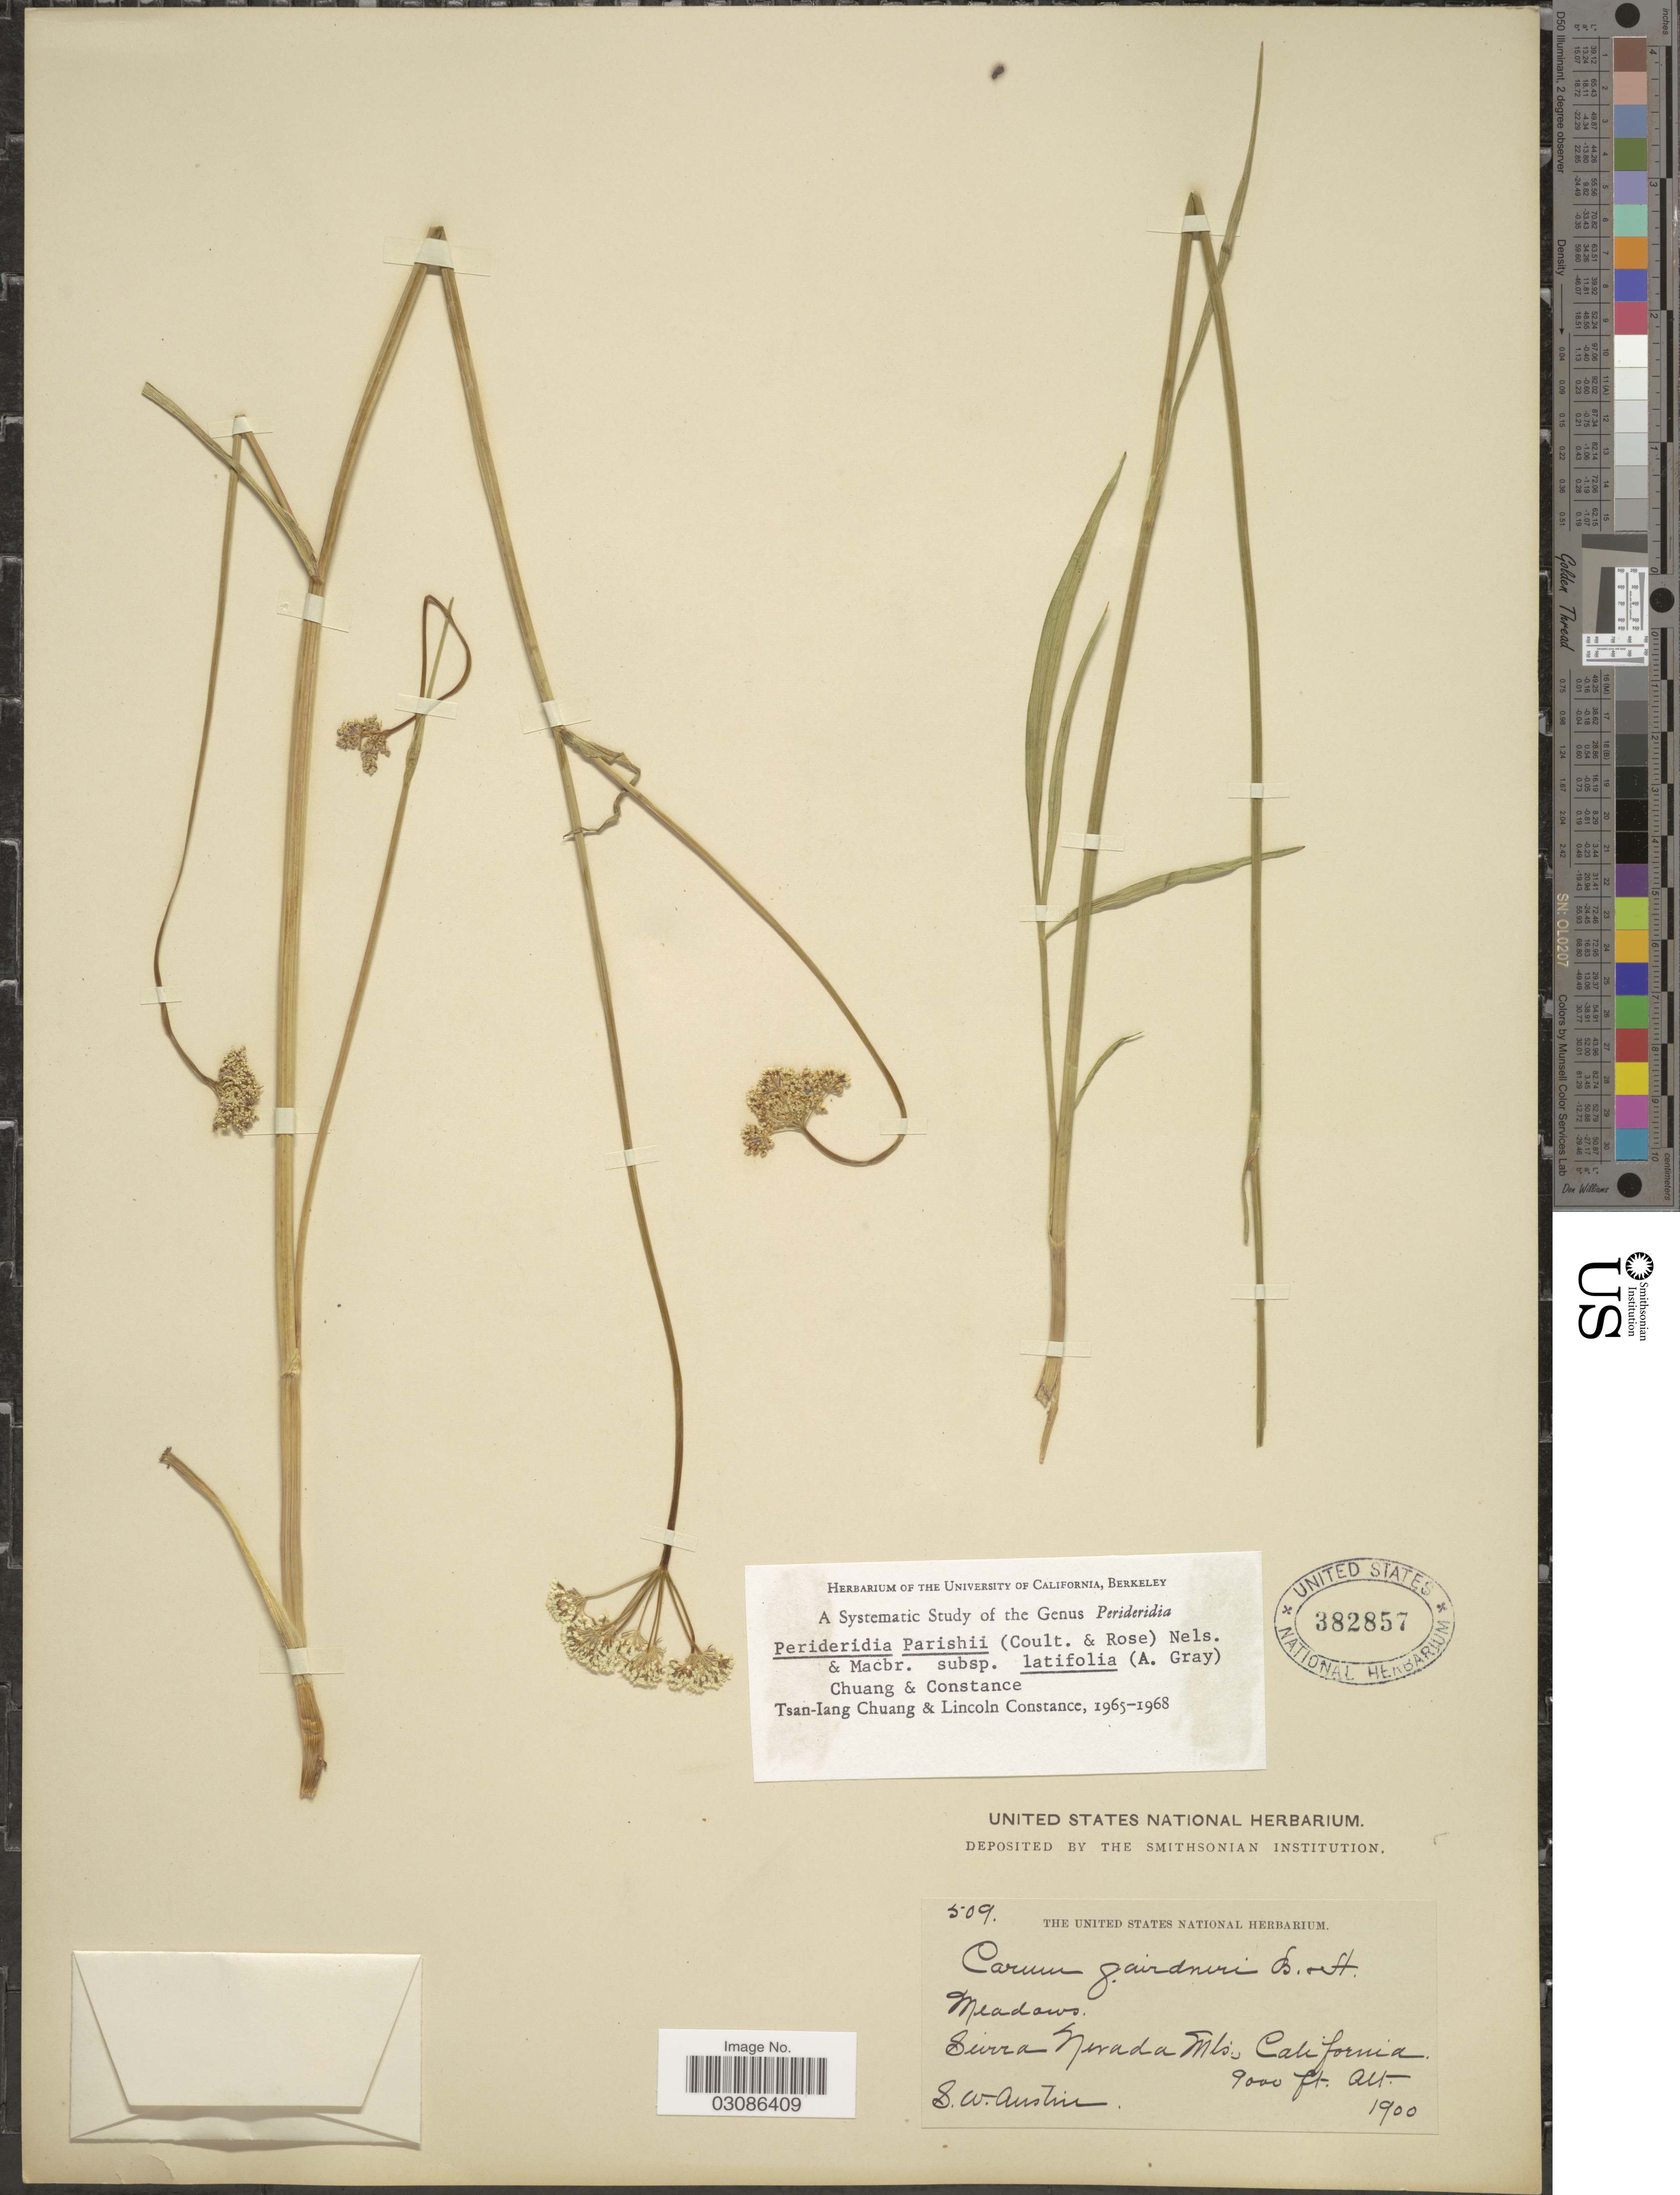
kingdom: Plantae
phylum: Tracheophyta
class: Magnoliopsida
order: Apiales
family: Apiaceae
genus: Perideridia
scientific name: Perideridia parishii subsp. latifolia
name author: A. Gray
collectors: S. Austin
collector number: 509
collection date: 1900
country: United States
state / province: California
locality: Sierra Nevada Mts.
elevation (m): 2743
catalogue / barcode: US 382857